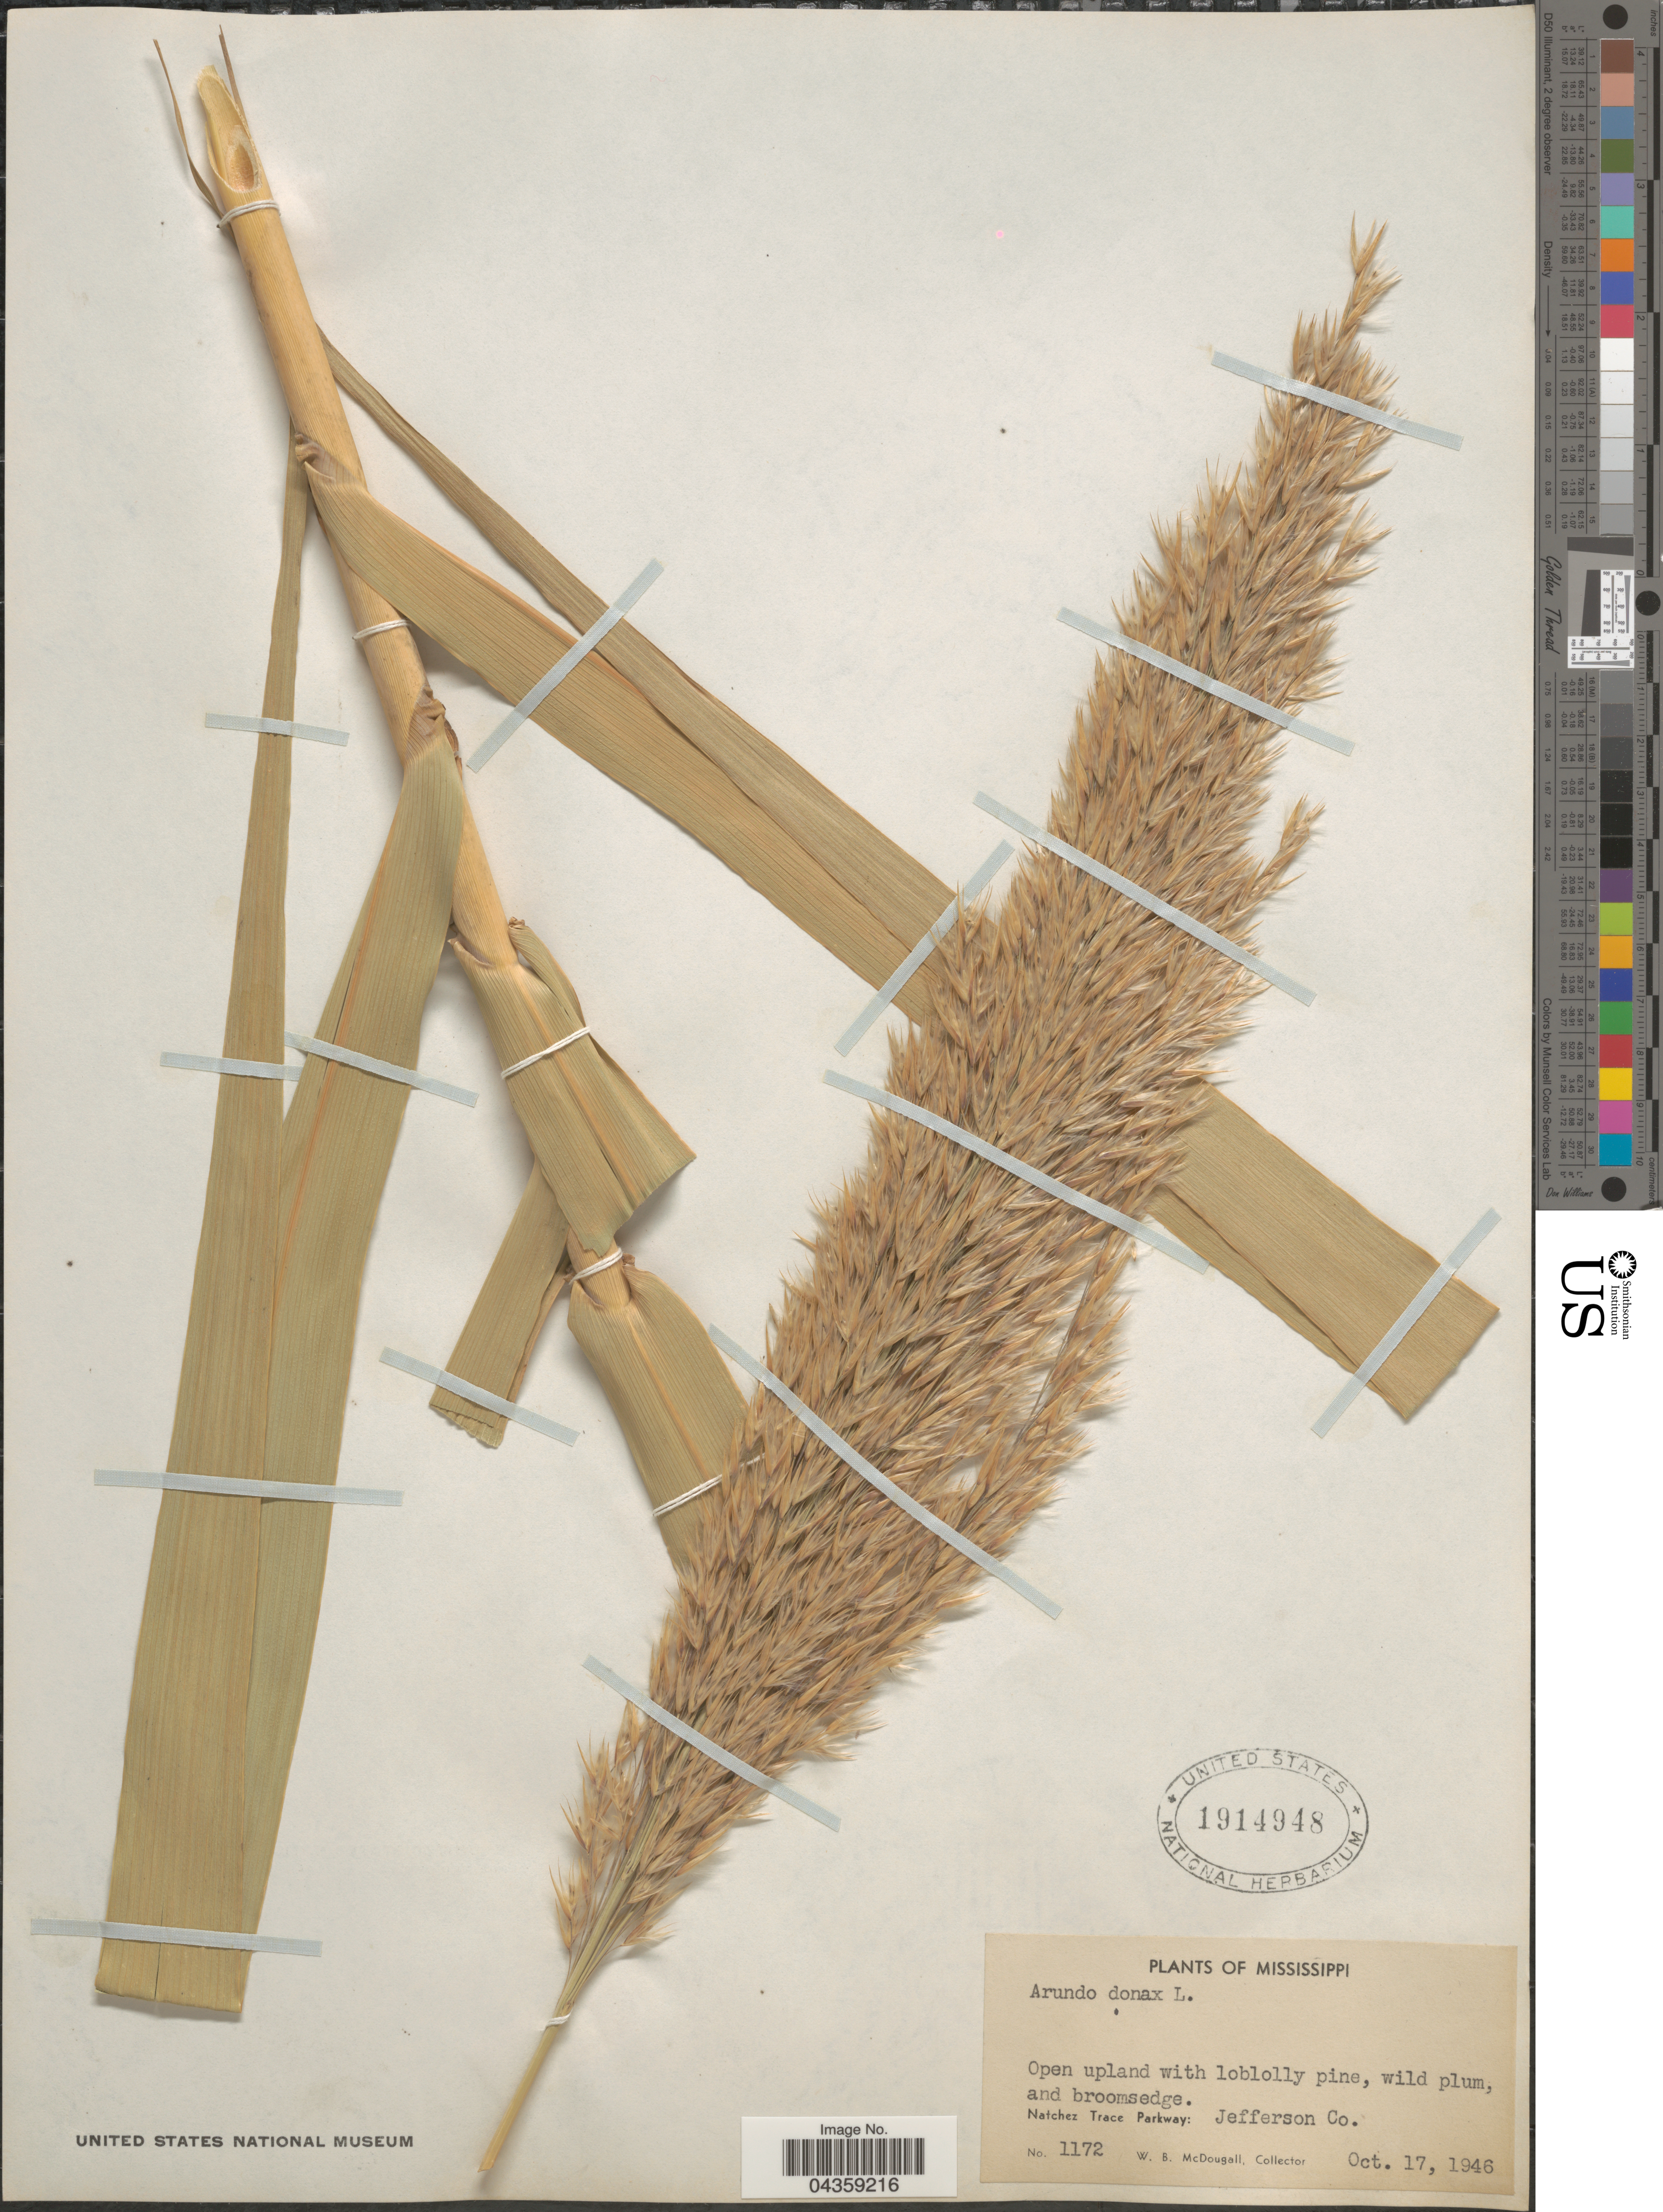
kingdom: Plantae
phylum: Tracheophyta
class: Liliopsida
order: Poales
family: Poaceae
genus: Arundo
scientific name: Arundo donax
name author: L.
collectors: W. B. McDougall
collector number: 1172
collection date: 1946-10-17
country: United States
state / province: Mississippi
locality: Natchez Trace Parkway: Jefferson Co.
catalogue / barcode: US 1914948